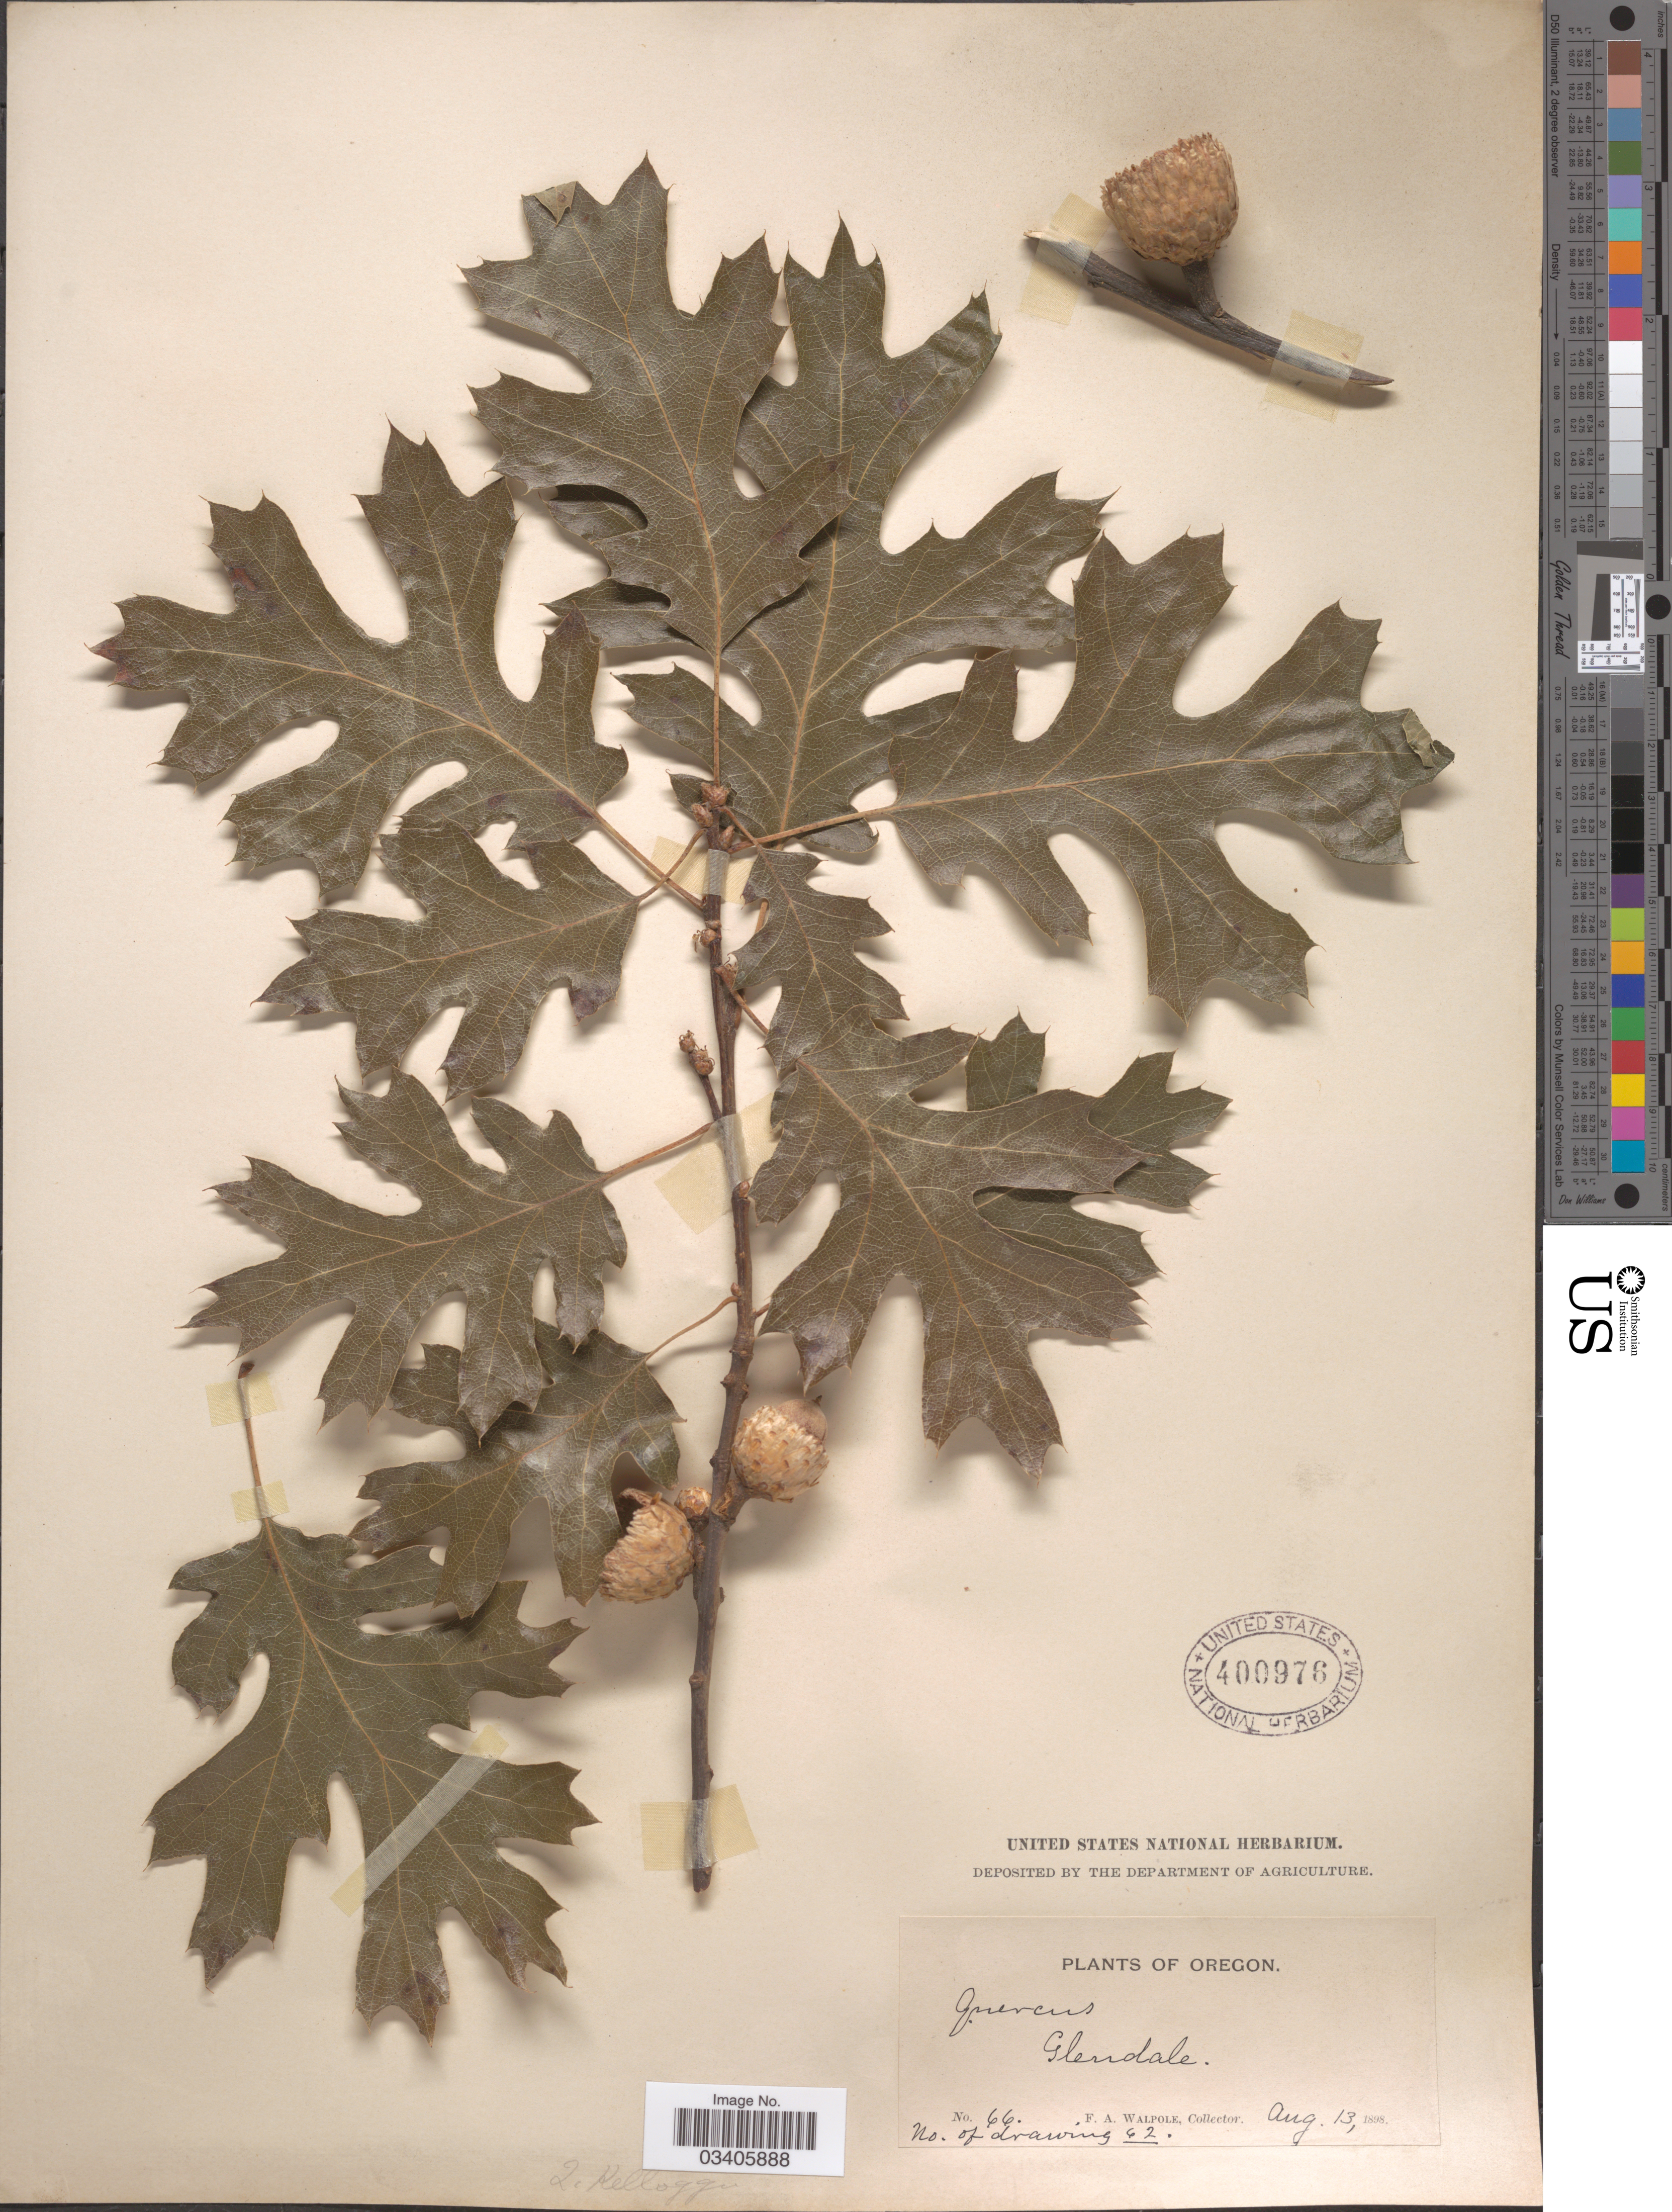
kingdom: Plantae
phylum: Tracheophyta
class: Magnoliopsida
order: Fagales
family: Fagaceae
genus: Quercus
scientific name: Quercus kelloggii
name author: Newb.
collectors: F. Walpole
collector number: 66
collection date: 1898-08-13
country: United States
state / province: Oregon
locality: Glendale.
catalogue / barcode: US 400976